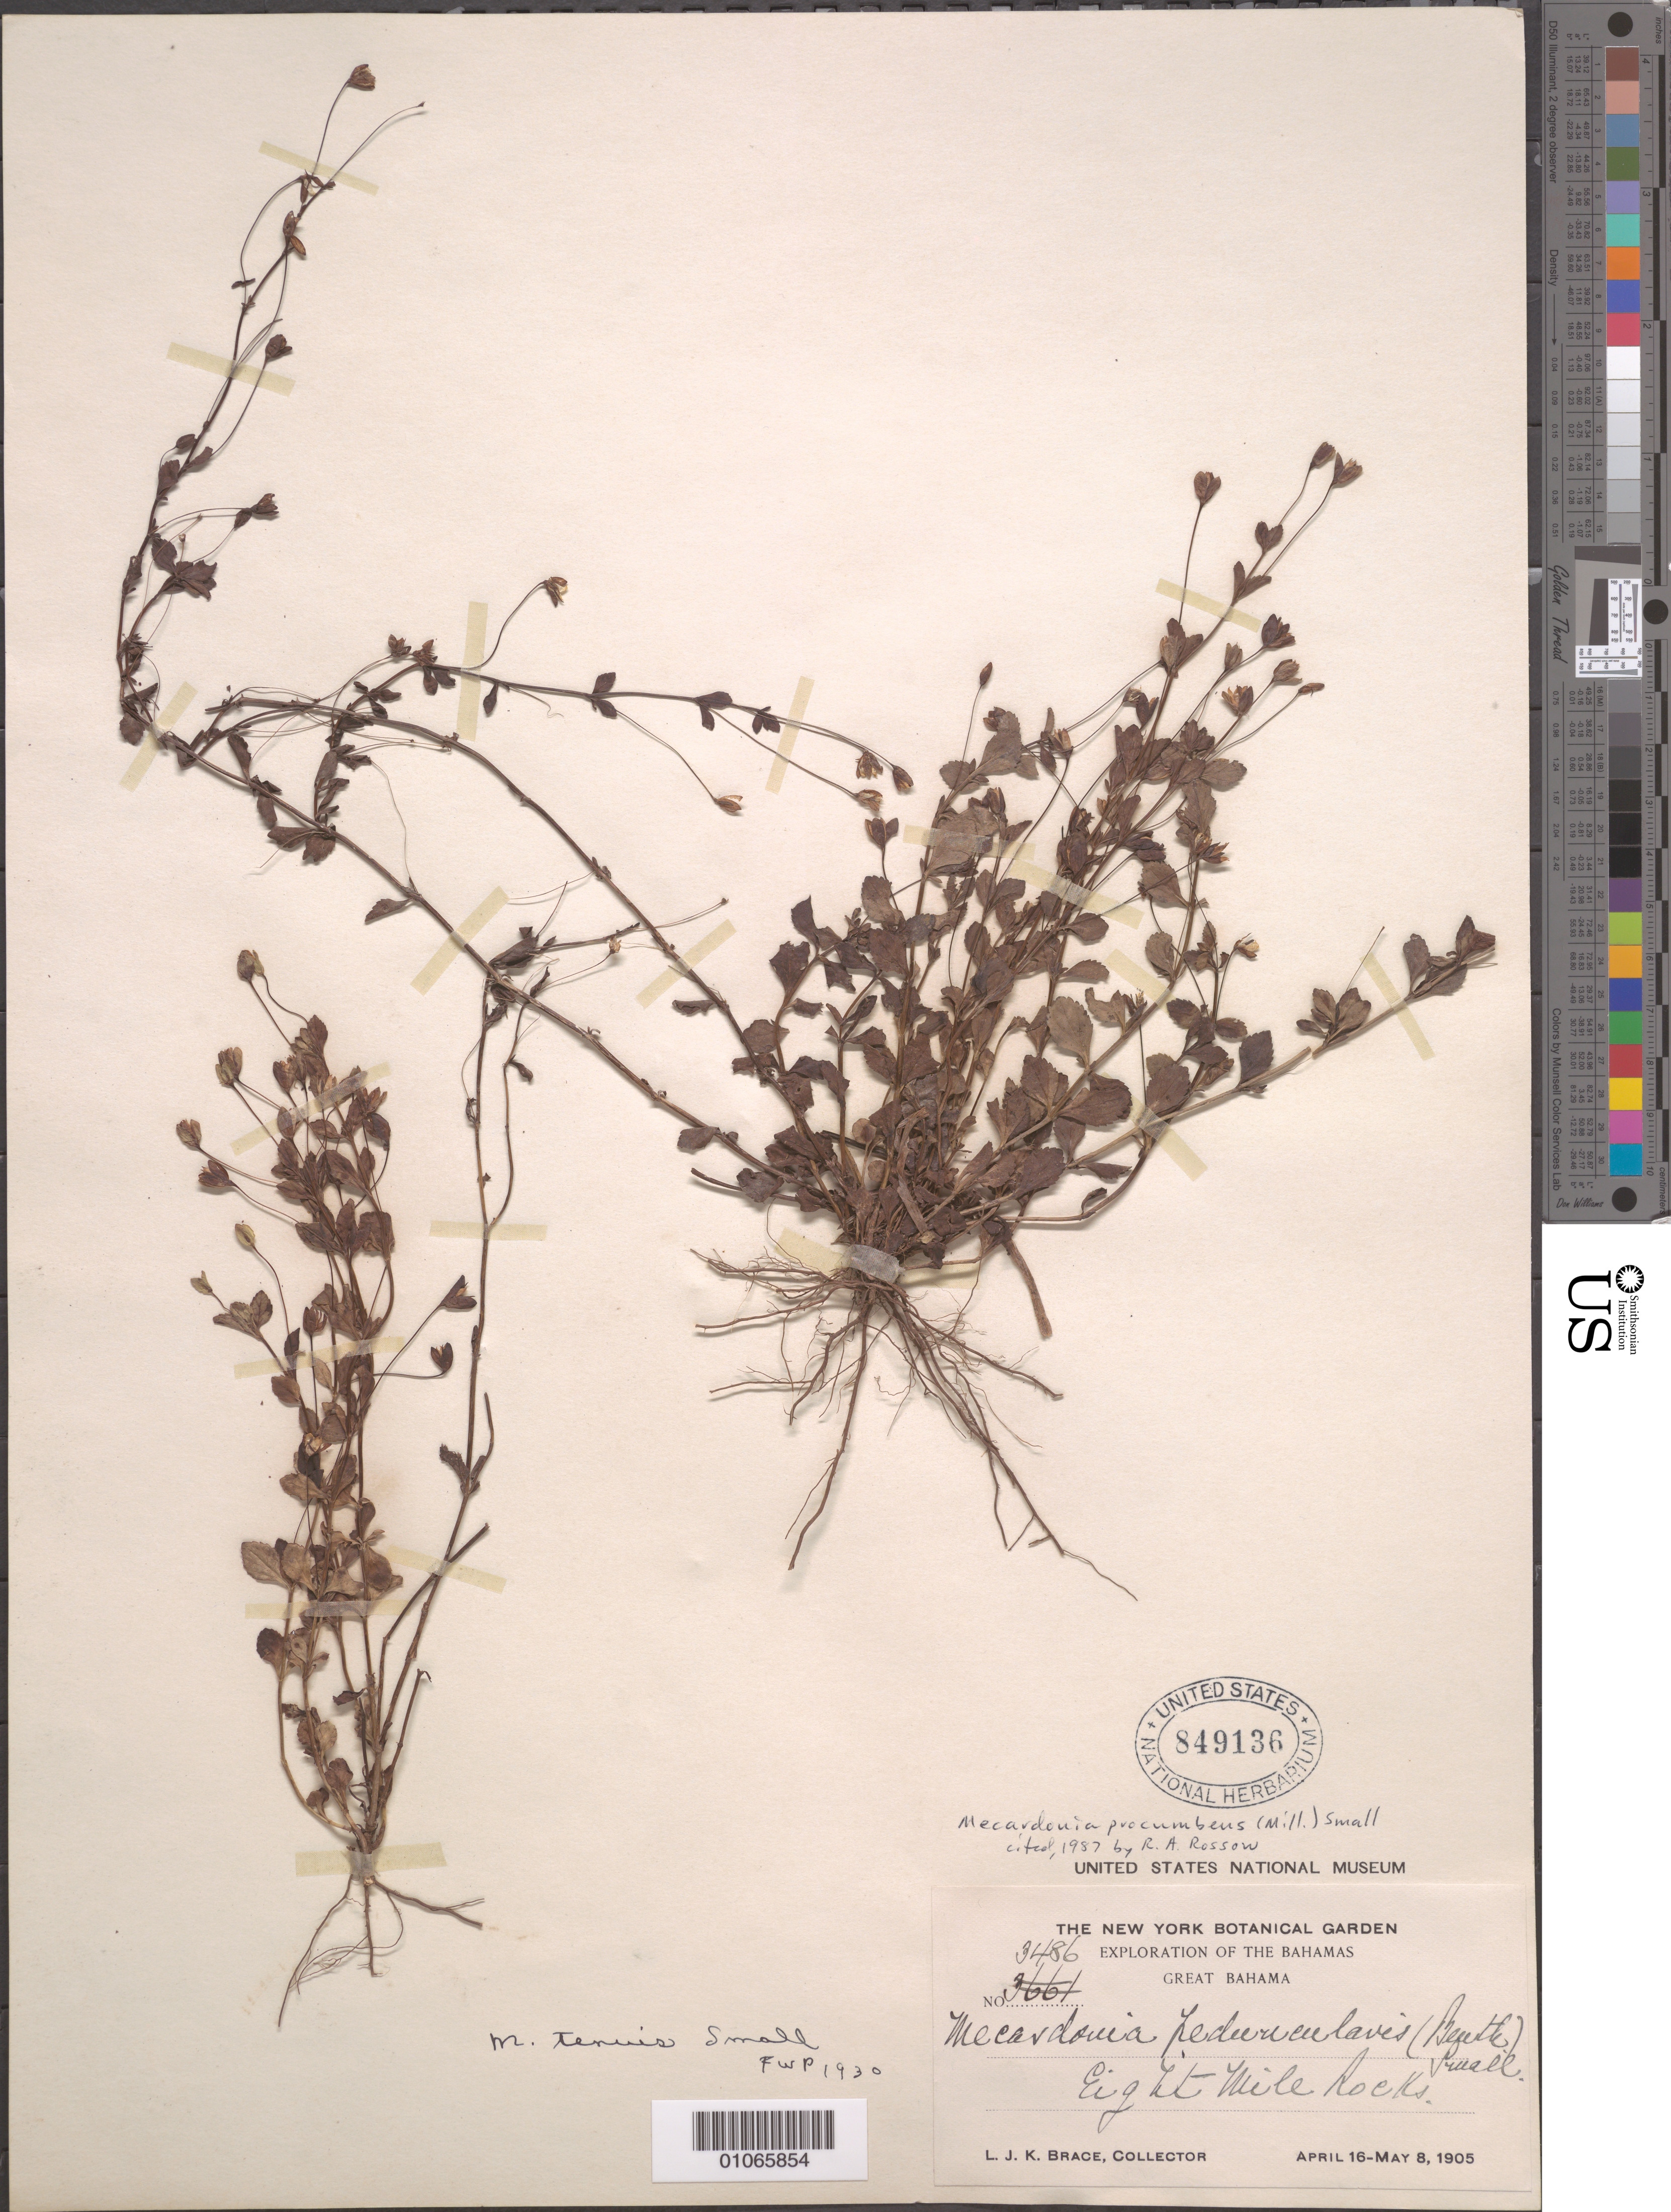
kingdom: Plantae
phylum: Tracheophyta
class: Magnoliopsida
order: Lamiales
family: Plantaginaceae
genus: Mecardonia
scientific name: Mecardonia procumbens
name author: (Mill.) Small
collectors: L. J. K. Brace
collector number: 3486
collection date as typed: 16 Apr 1905 to 08 Mar 1905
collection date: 1905-03-08/1905-04-16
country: Bahamas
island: Great Bahama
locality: Eight Mile Rocks.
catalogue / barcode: US 849136